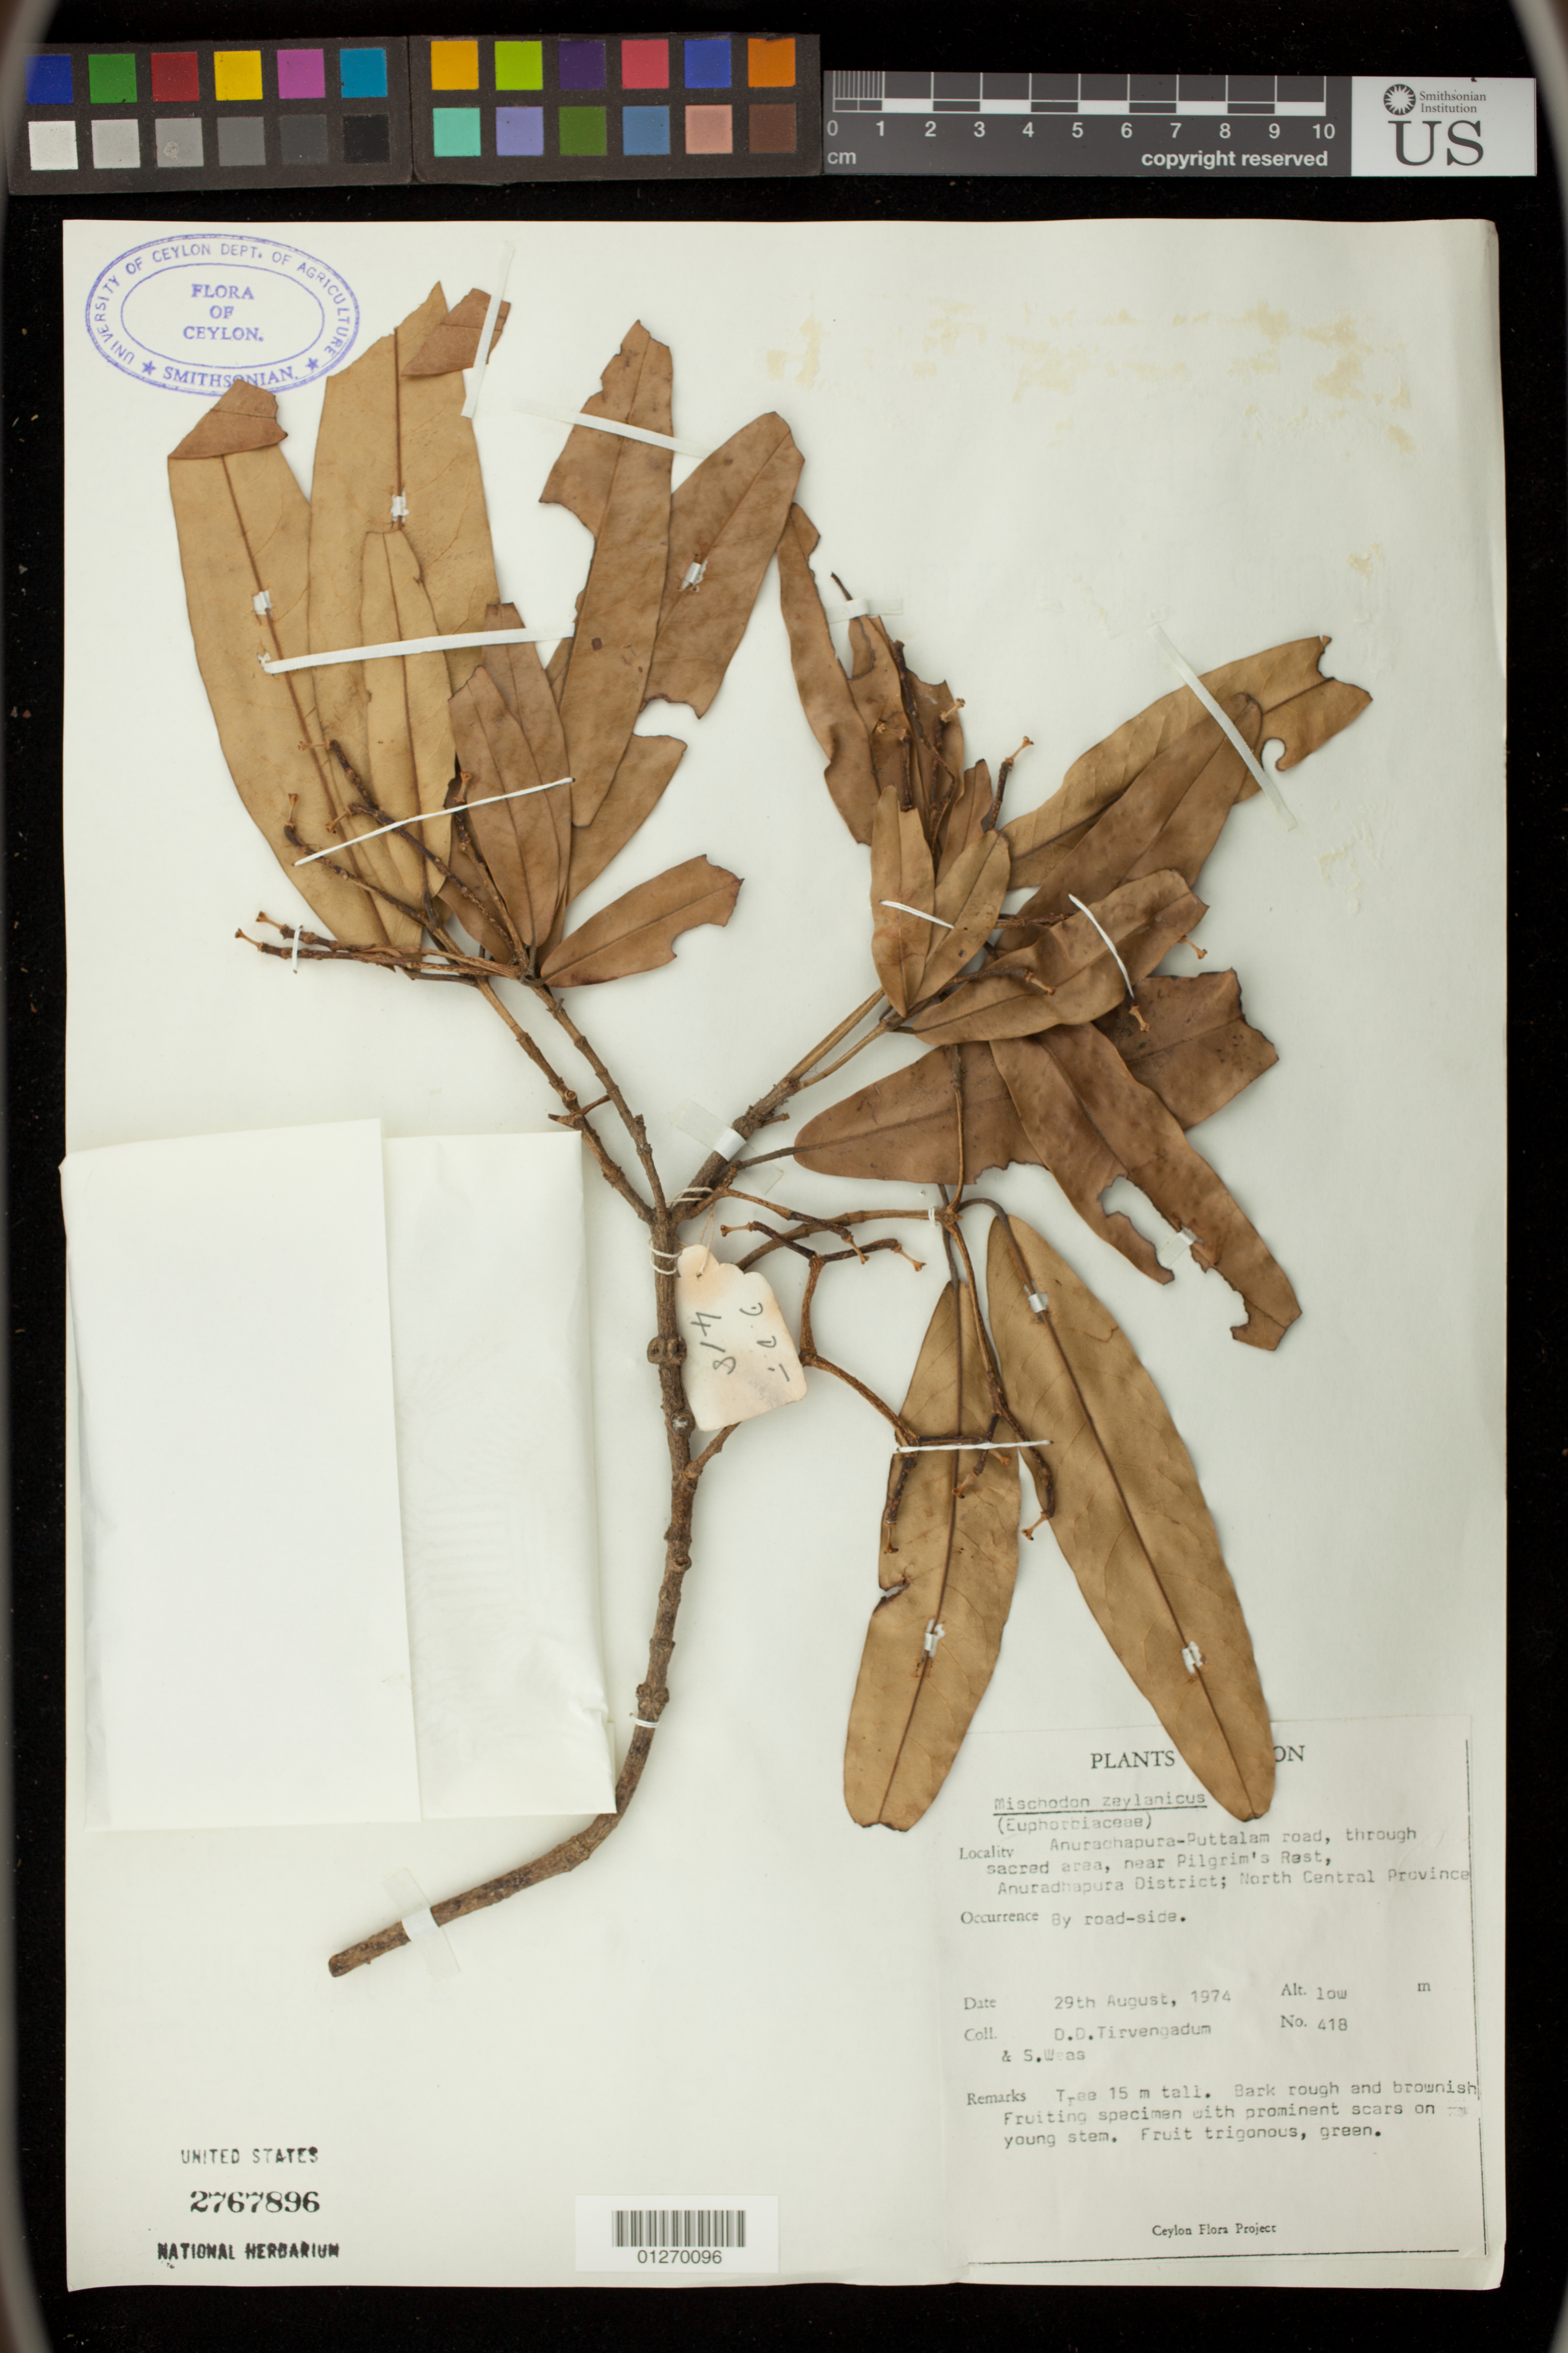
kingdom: Plantae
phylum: Tracheophyta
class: Magnoliopsida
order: Malpighiales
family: Picrodendraceae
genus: Mischodon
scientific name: Mischodon zeylanicus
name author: Thwaites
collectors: D. Tirvengadum & S. Waas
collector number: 418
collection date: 1974-08-29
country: Sri Lanka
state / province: North Central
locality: Anurachapura-Puttalam road, through sacred area, near Pilgrim's Rest, Anuradhapura District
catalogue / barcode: US 2767896